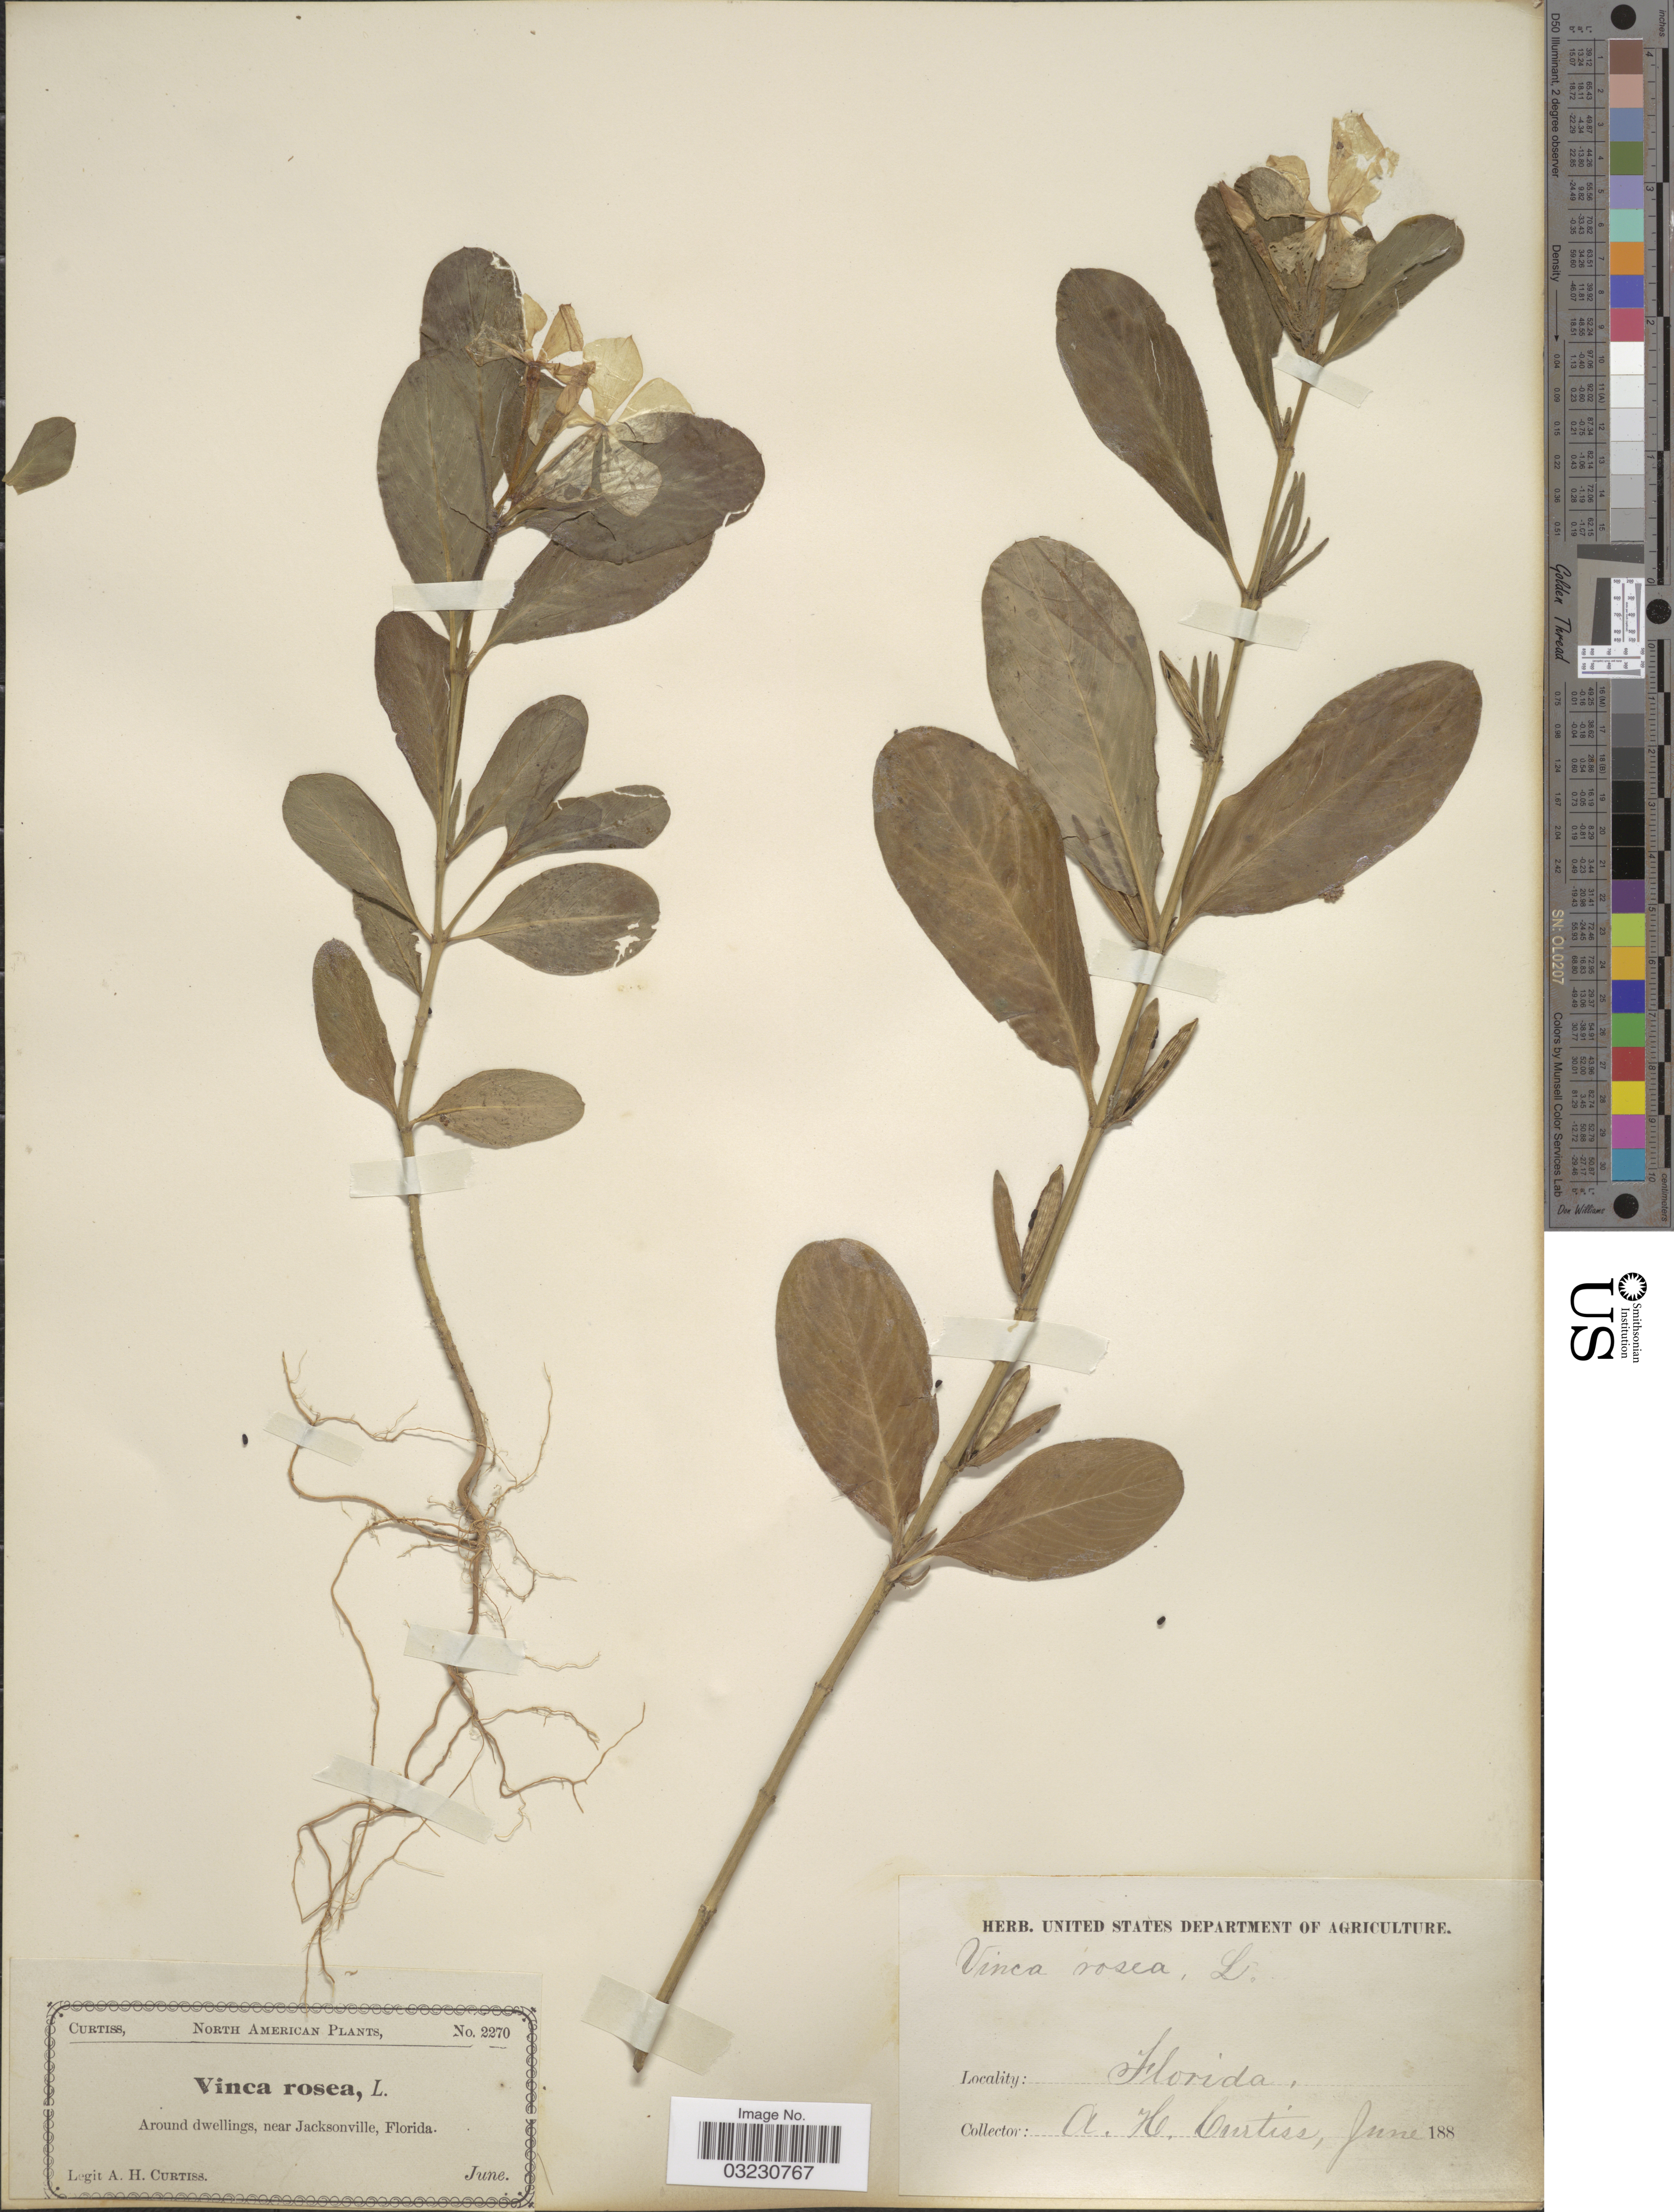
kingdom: Plantae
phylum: Tracheophyta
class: Magnoliopsida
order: Gentianales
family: Apocynaceae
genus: Catharanthus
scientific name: Catharanthus roseus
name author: (L.) G. Don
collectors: A. H. Curtiss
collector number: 2270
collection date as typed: June 188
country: United States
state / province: Florida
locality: Around dwellings, near Jacksonville.